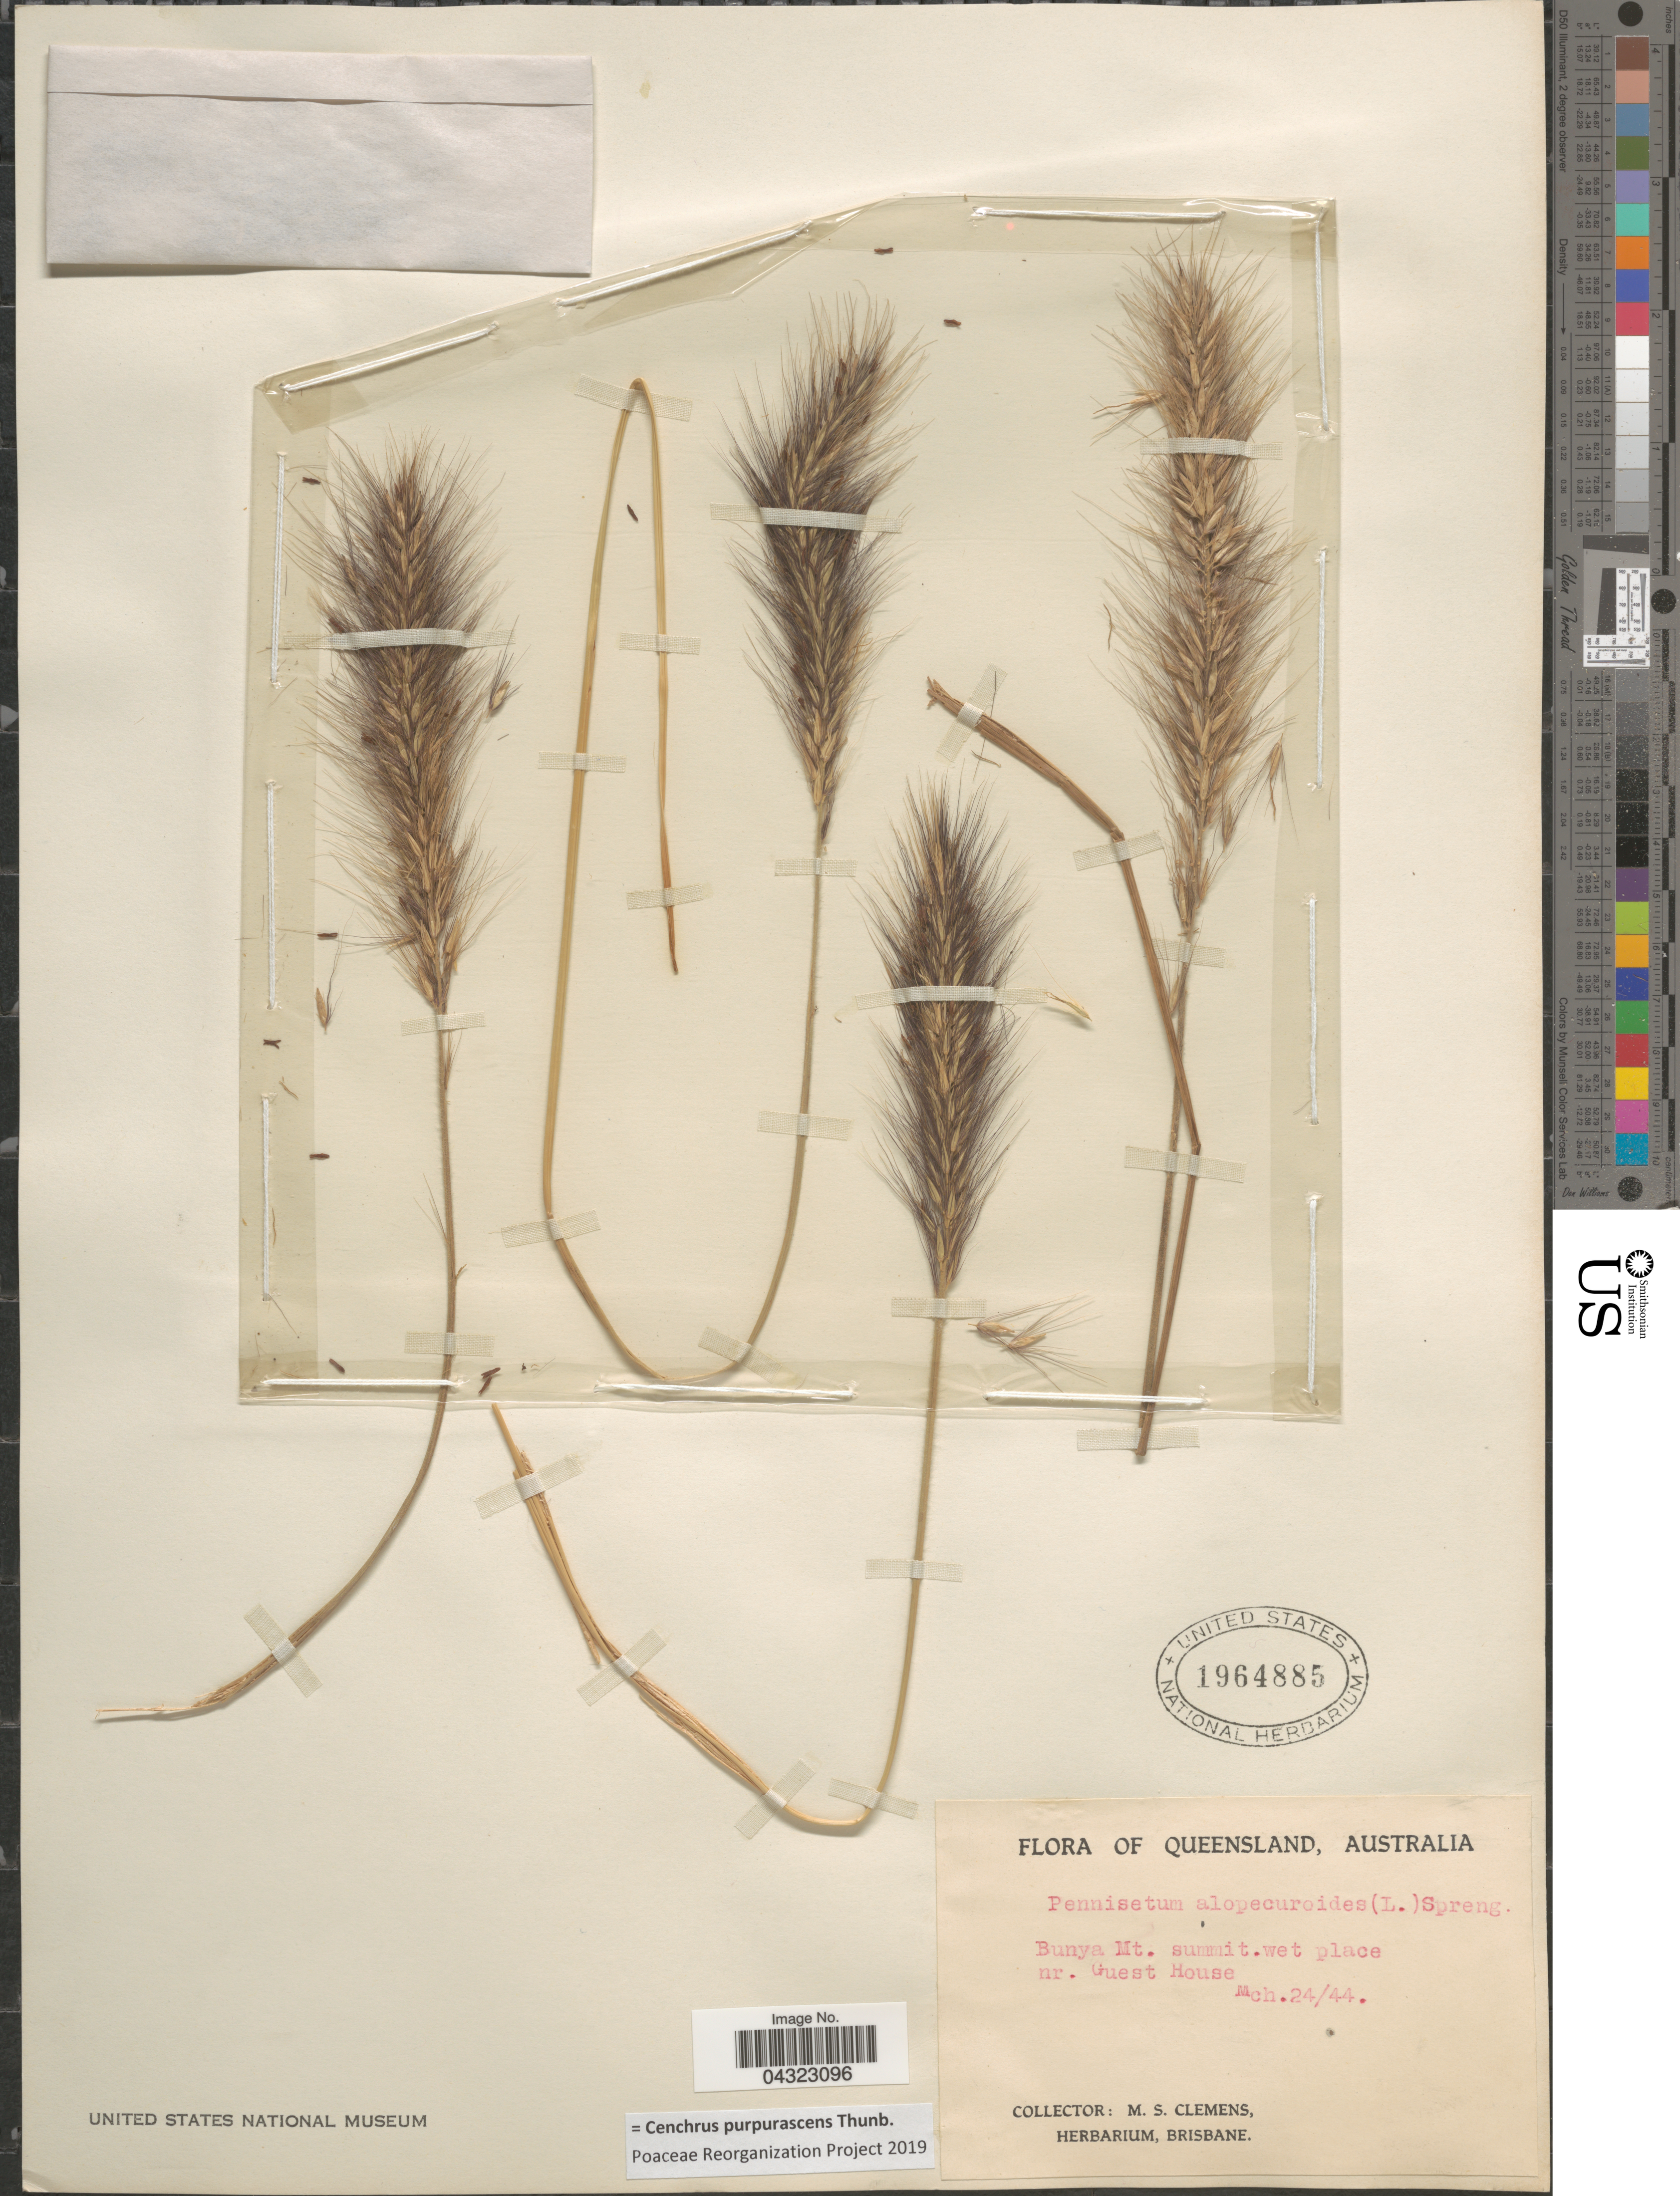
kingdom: Plantae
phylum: Tracheophyta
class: Liliopsida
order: Poales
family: Poaceae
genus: Cenchrus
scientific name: Cenchrus purpurascens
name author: Thunb.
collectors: M. S. Clemens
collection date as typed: Transcribed d/m/y: 24/3/44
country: Australia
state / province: Queensland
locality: Bunya Mt. summit. wet place nr. Guest House.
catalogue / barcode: US 1964885